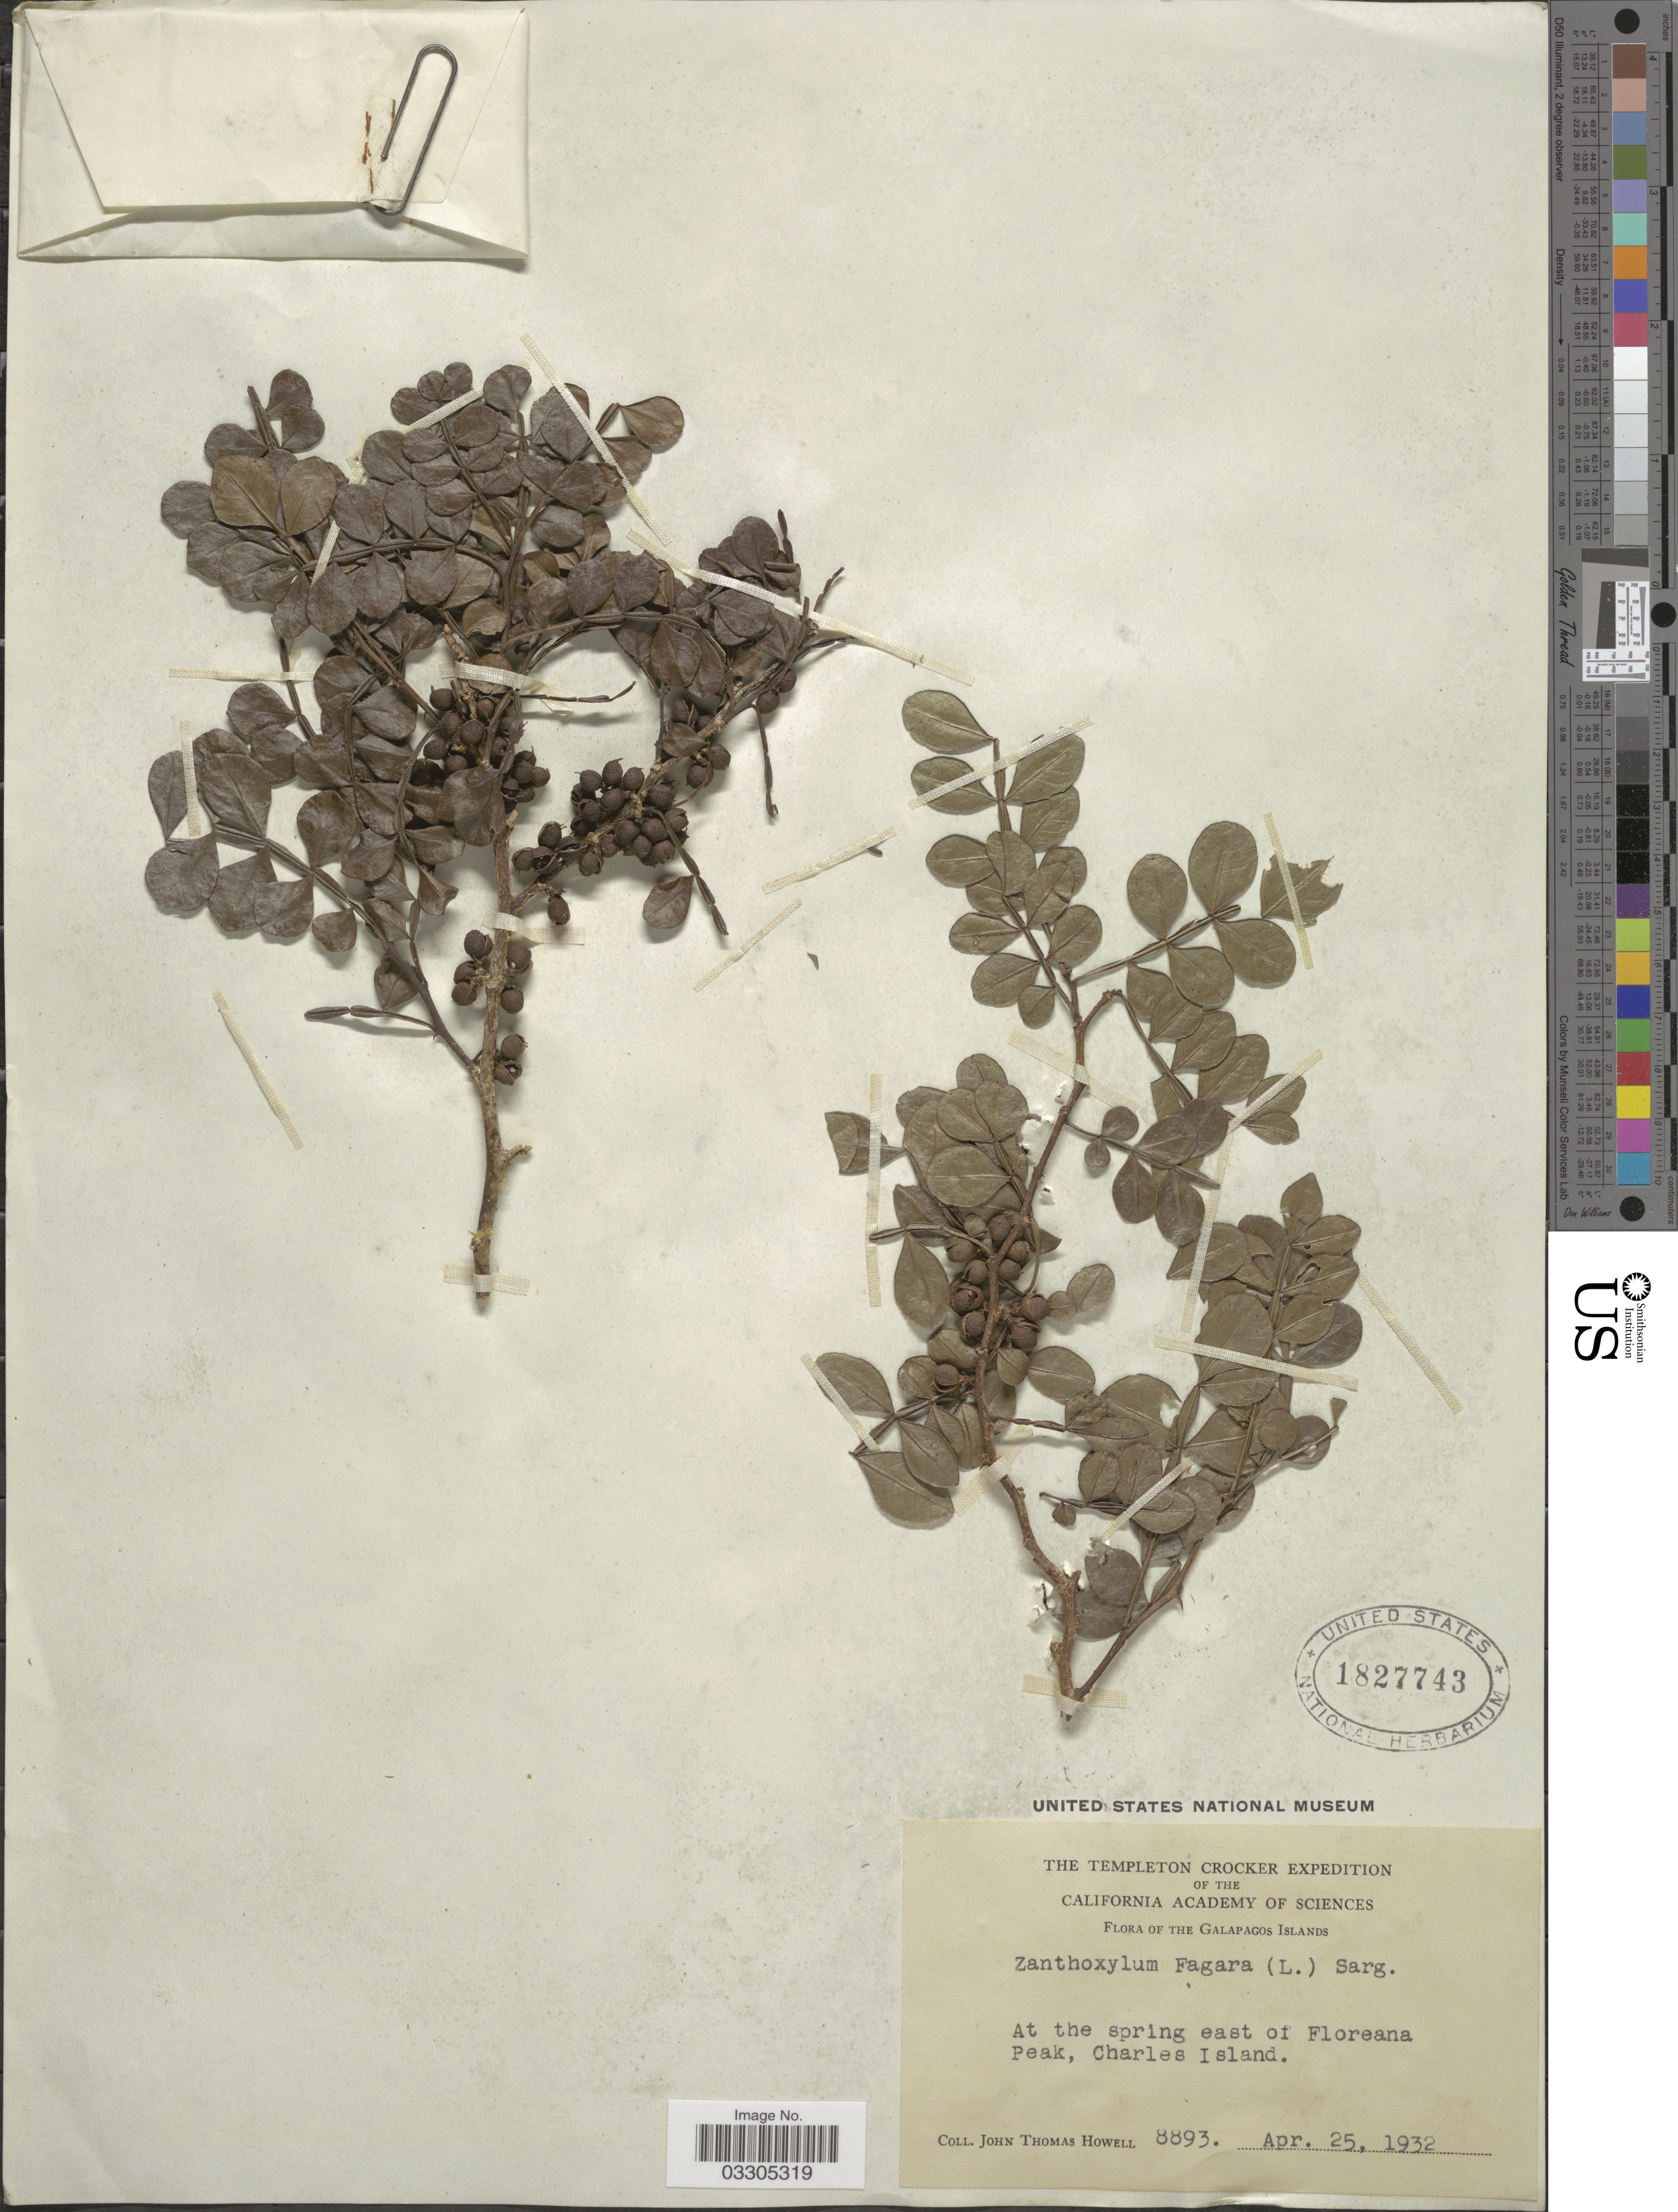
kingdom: Plantae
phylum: Tracheophyta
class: Magnoliopsida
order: Sapindales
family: Rutaceae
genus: Zanthoxylum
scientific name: Zanthoxylum fagara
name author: (L.) Sarg.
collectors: J. T. Howell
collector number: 8893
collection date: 1932-04-25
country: Ecuador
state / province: Colón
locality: The Galapagos. At the spring east of Floreana Peak, Charles Island.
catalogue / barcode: US 1827743